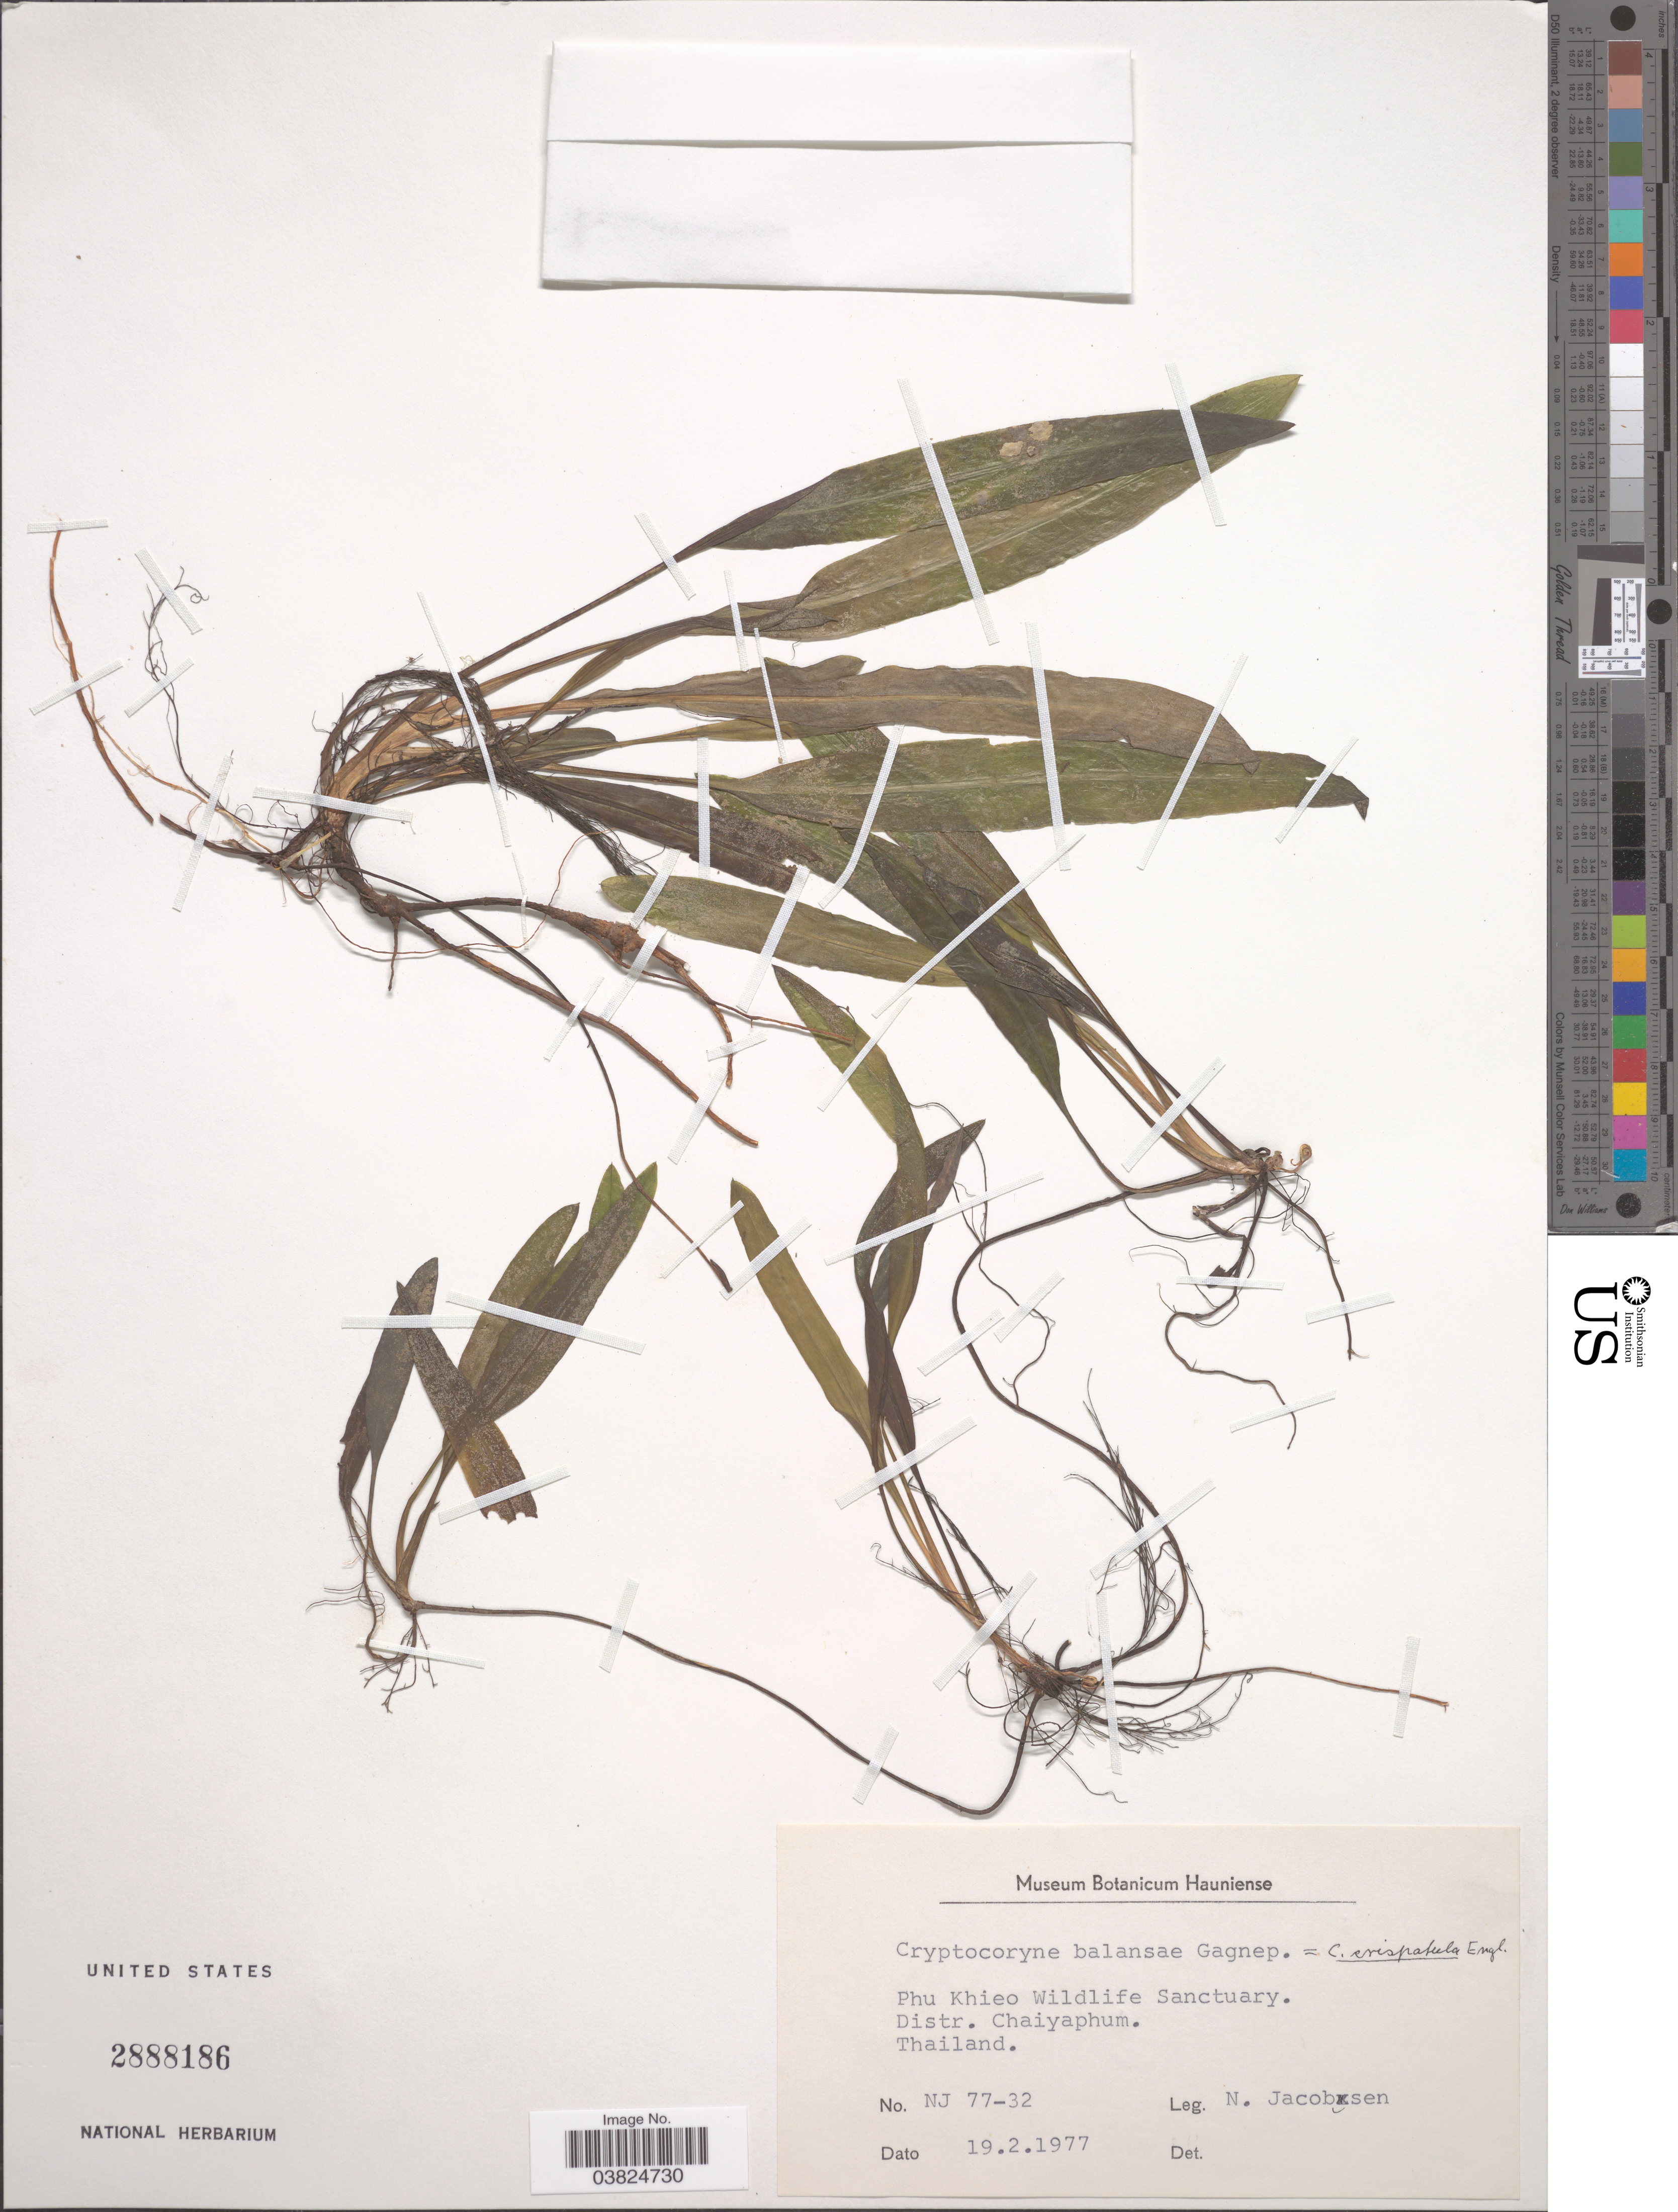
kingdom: Plantae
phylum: Tracheophyta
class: Liliopsida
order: Alismatales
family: Araceae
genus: Cryptocoryne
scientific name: Cryptocoryne crispatula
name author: Engl.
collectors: N. Jacobsen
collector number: NJ77-32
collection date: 1977-02-19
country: Thailand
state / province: Chaiyaphum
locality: Phu Khieo Wildlife Sanctuary, Distr. Chaiyaphum.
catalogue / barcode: US 2888186